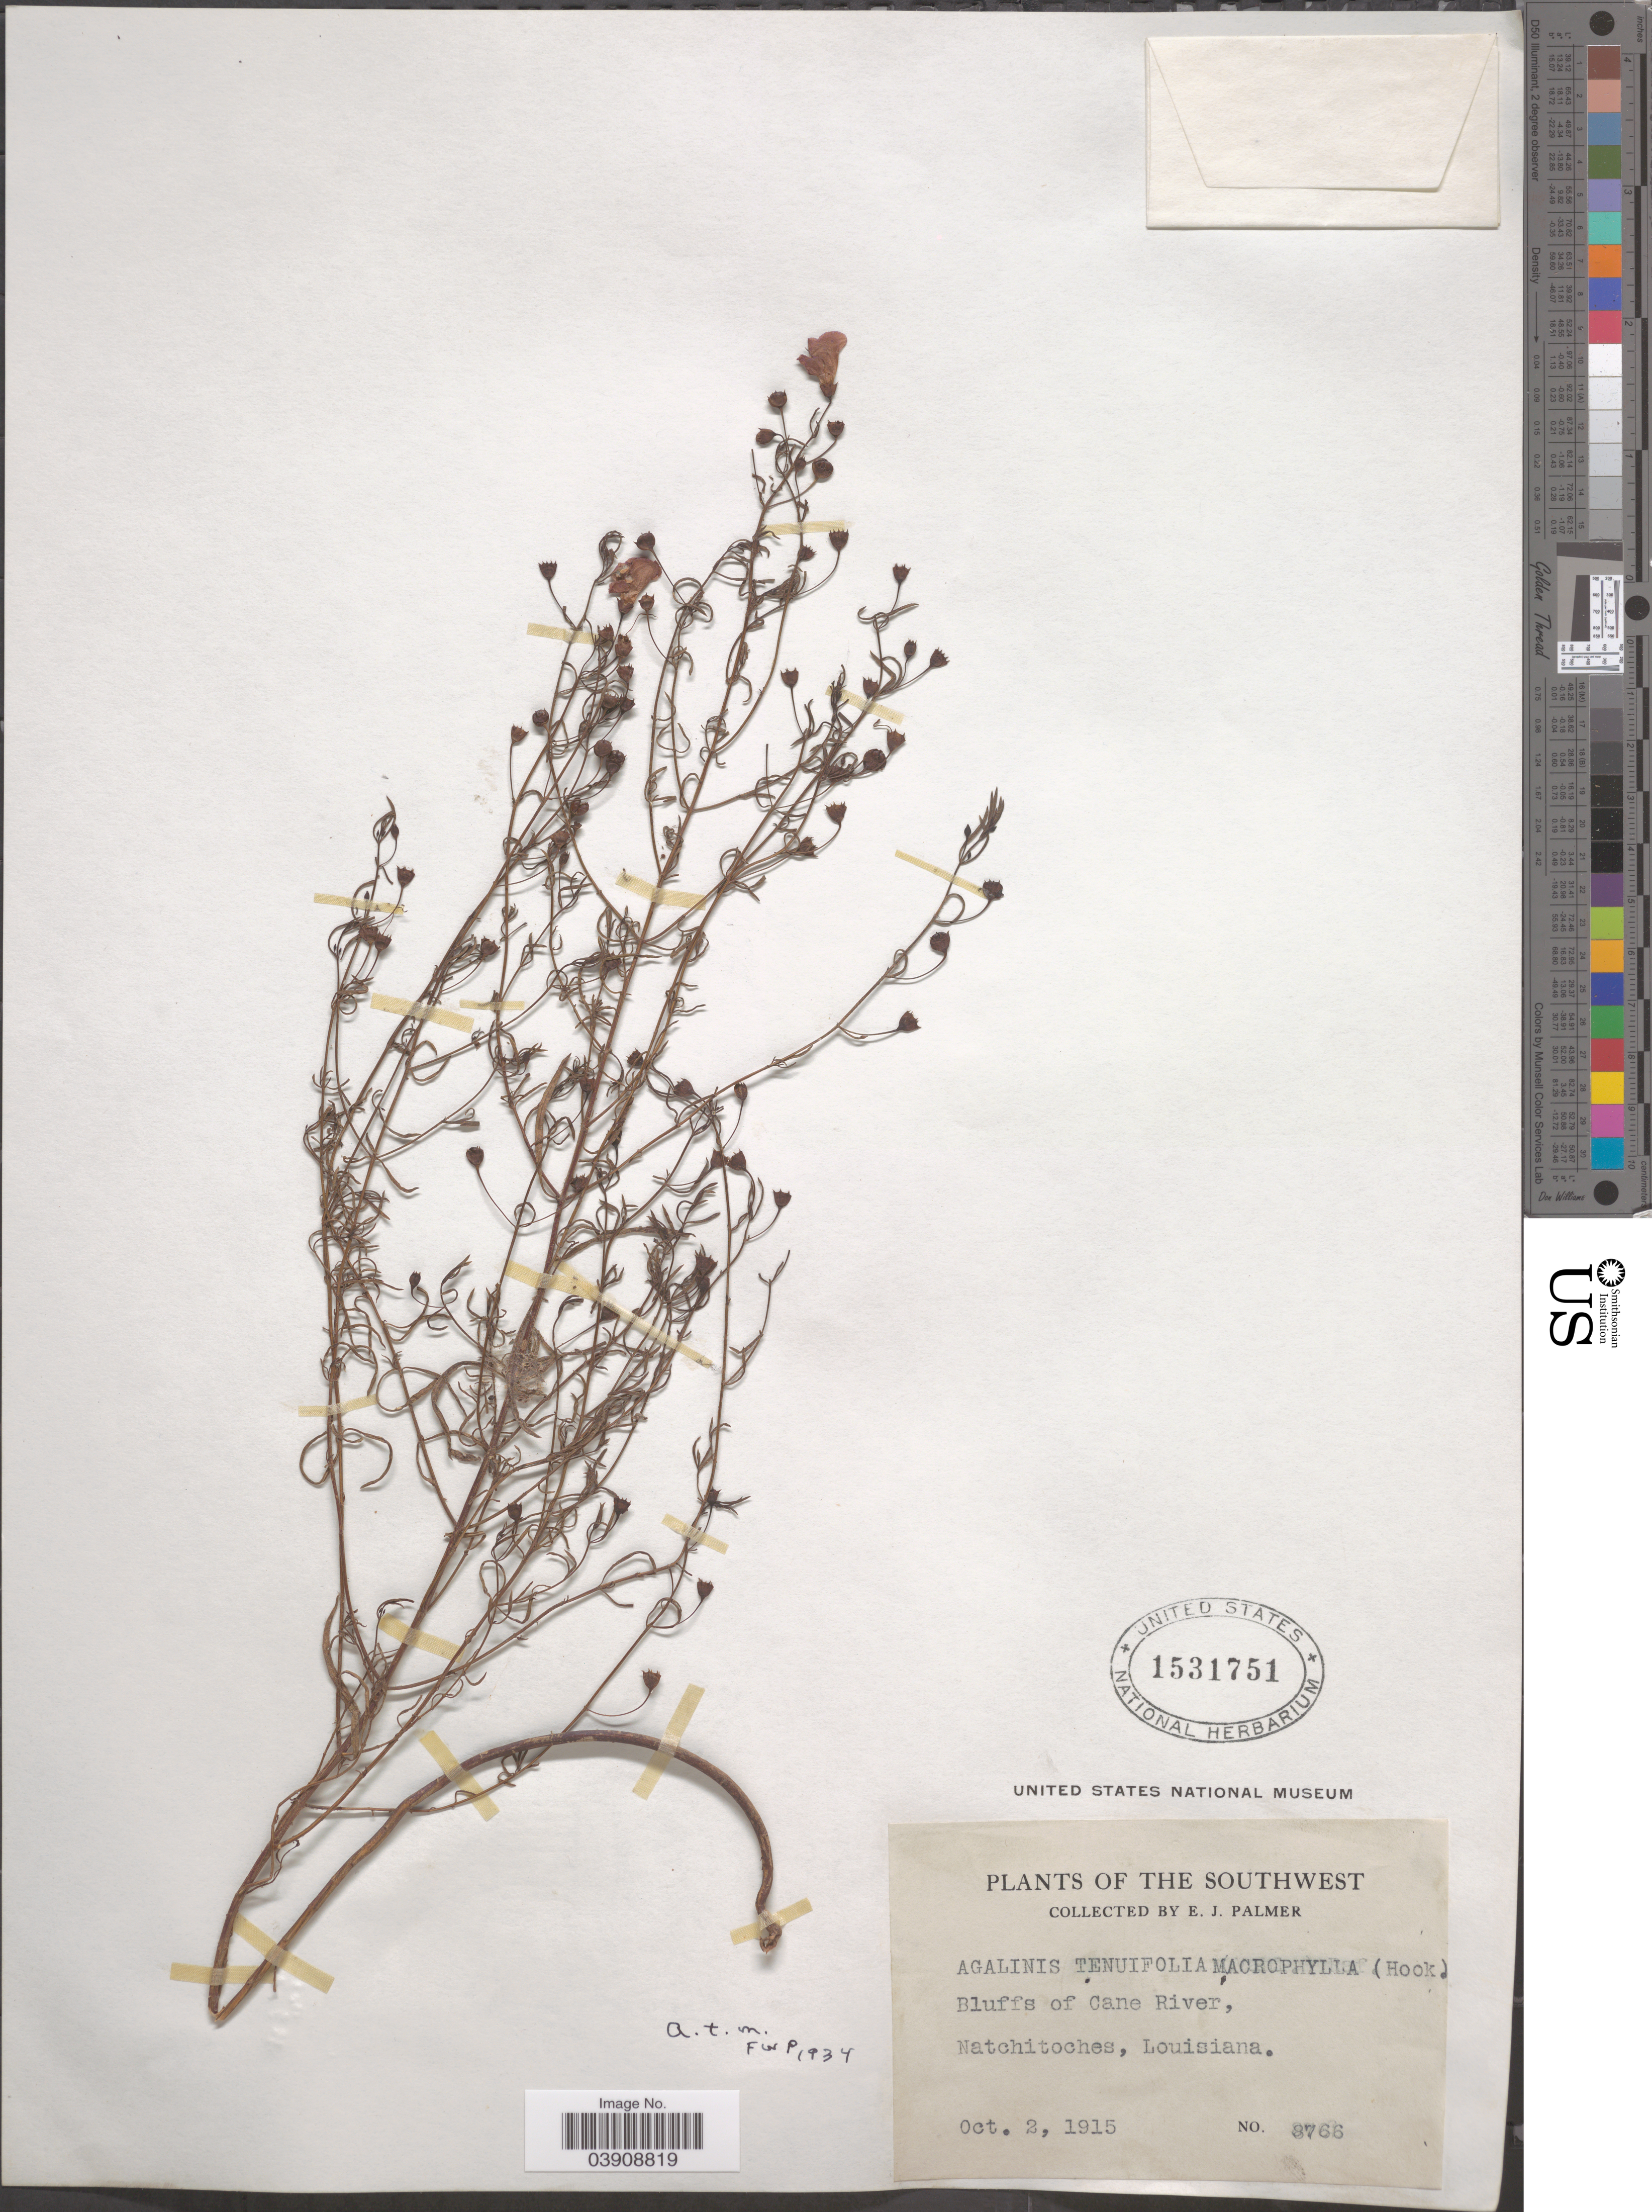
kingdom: Plantae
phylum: Tracheophyta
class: Magnoliopsida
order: Lamiales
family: Orobanchaceae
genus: Agalinis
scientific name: Agalinis tenuifolia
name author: (Vahl) Raf.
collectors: E. J. Palmer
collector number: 8766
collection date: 1915-10-02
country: United States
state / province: Louisiana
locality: The Southwest. Bluffs of Cane River, Natchitoches.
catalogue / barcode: US 1531751